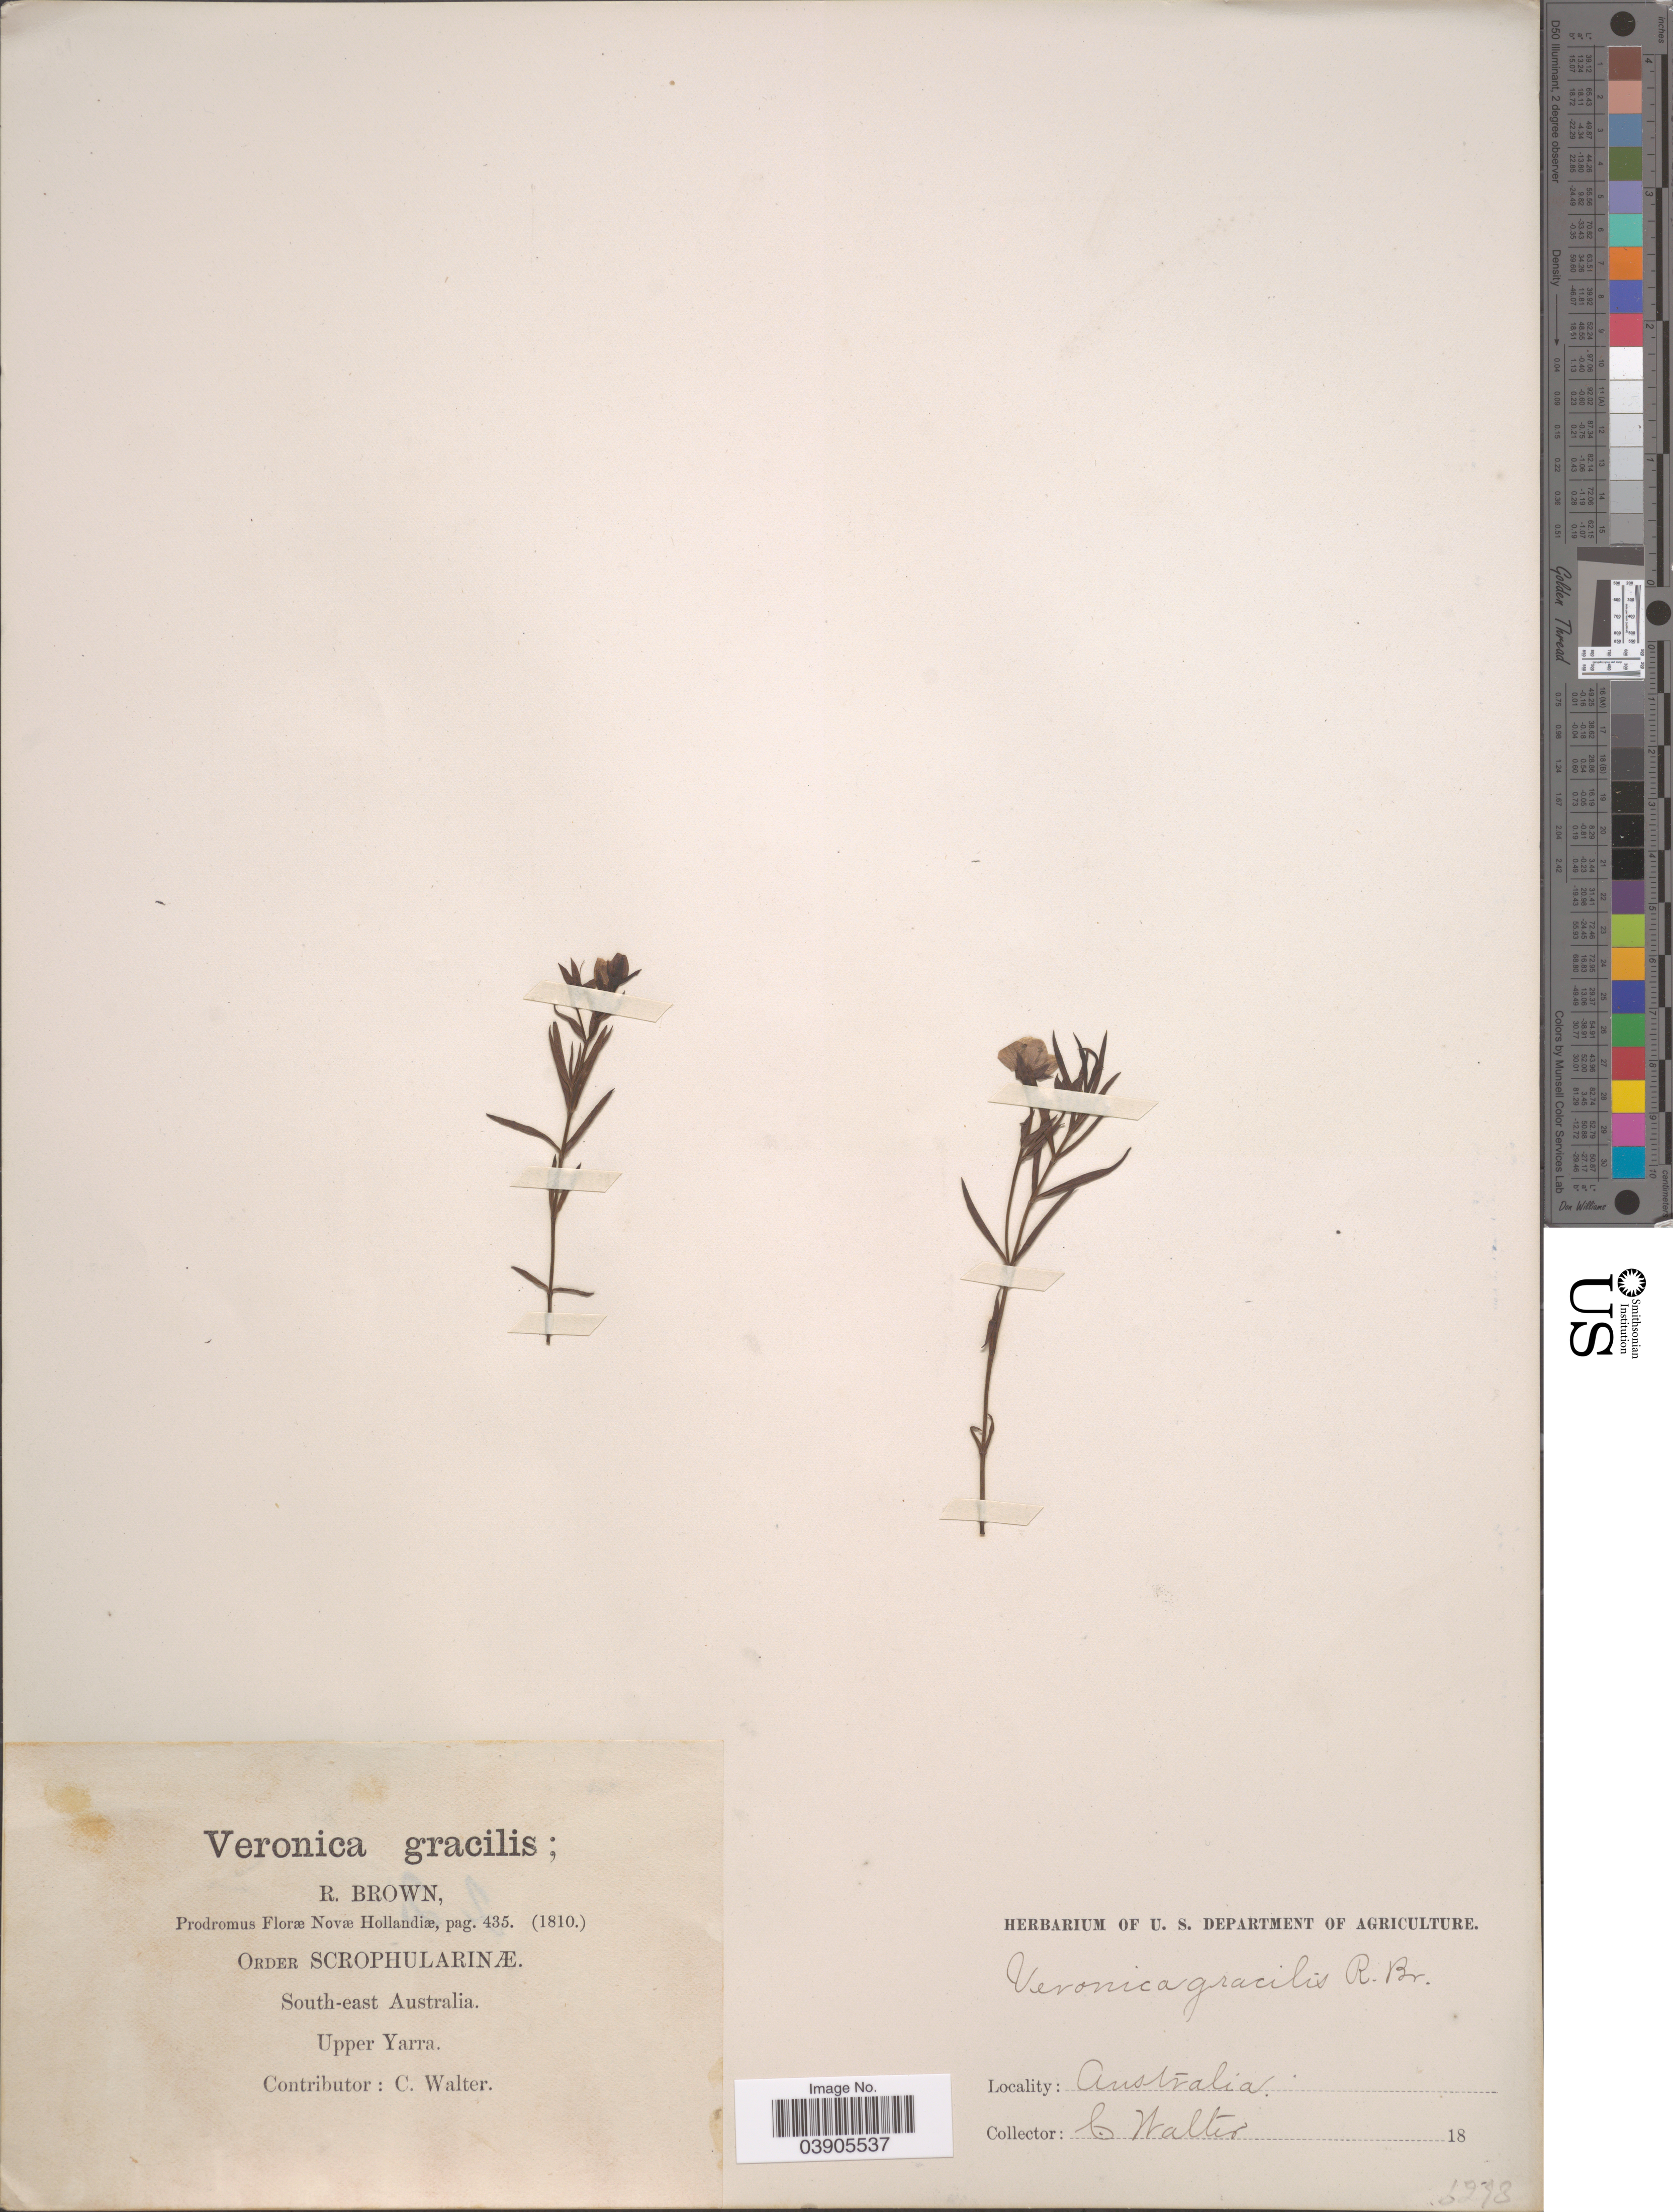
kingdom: Plantae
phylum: Tracheophyta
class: Magnoliopsida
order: Lamiales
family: Plantaginaceae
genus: Veronica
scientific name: Veronica gracilis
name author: R. Br.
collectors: C. Walter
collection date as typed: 18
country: Australia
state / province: Victoria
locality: South-east Australia. Upper Yarra.